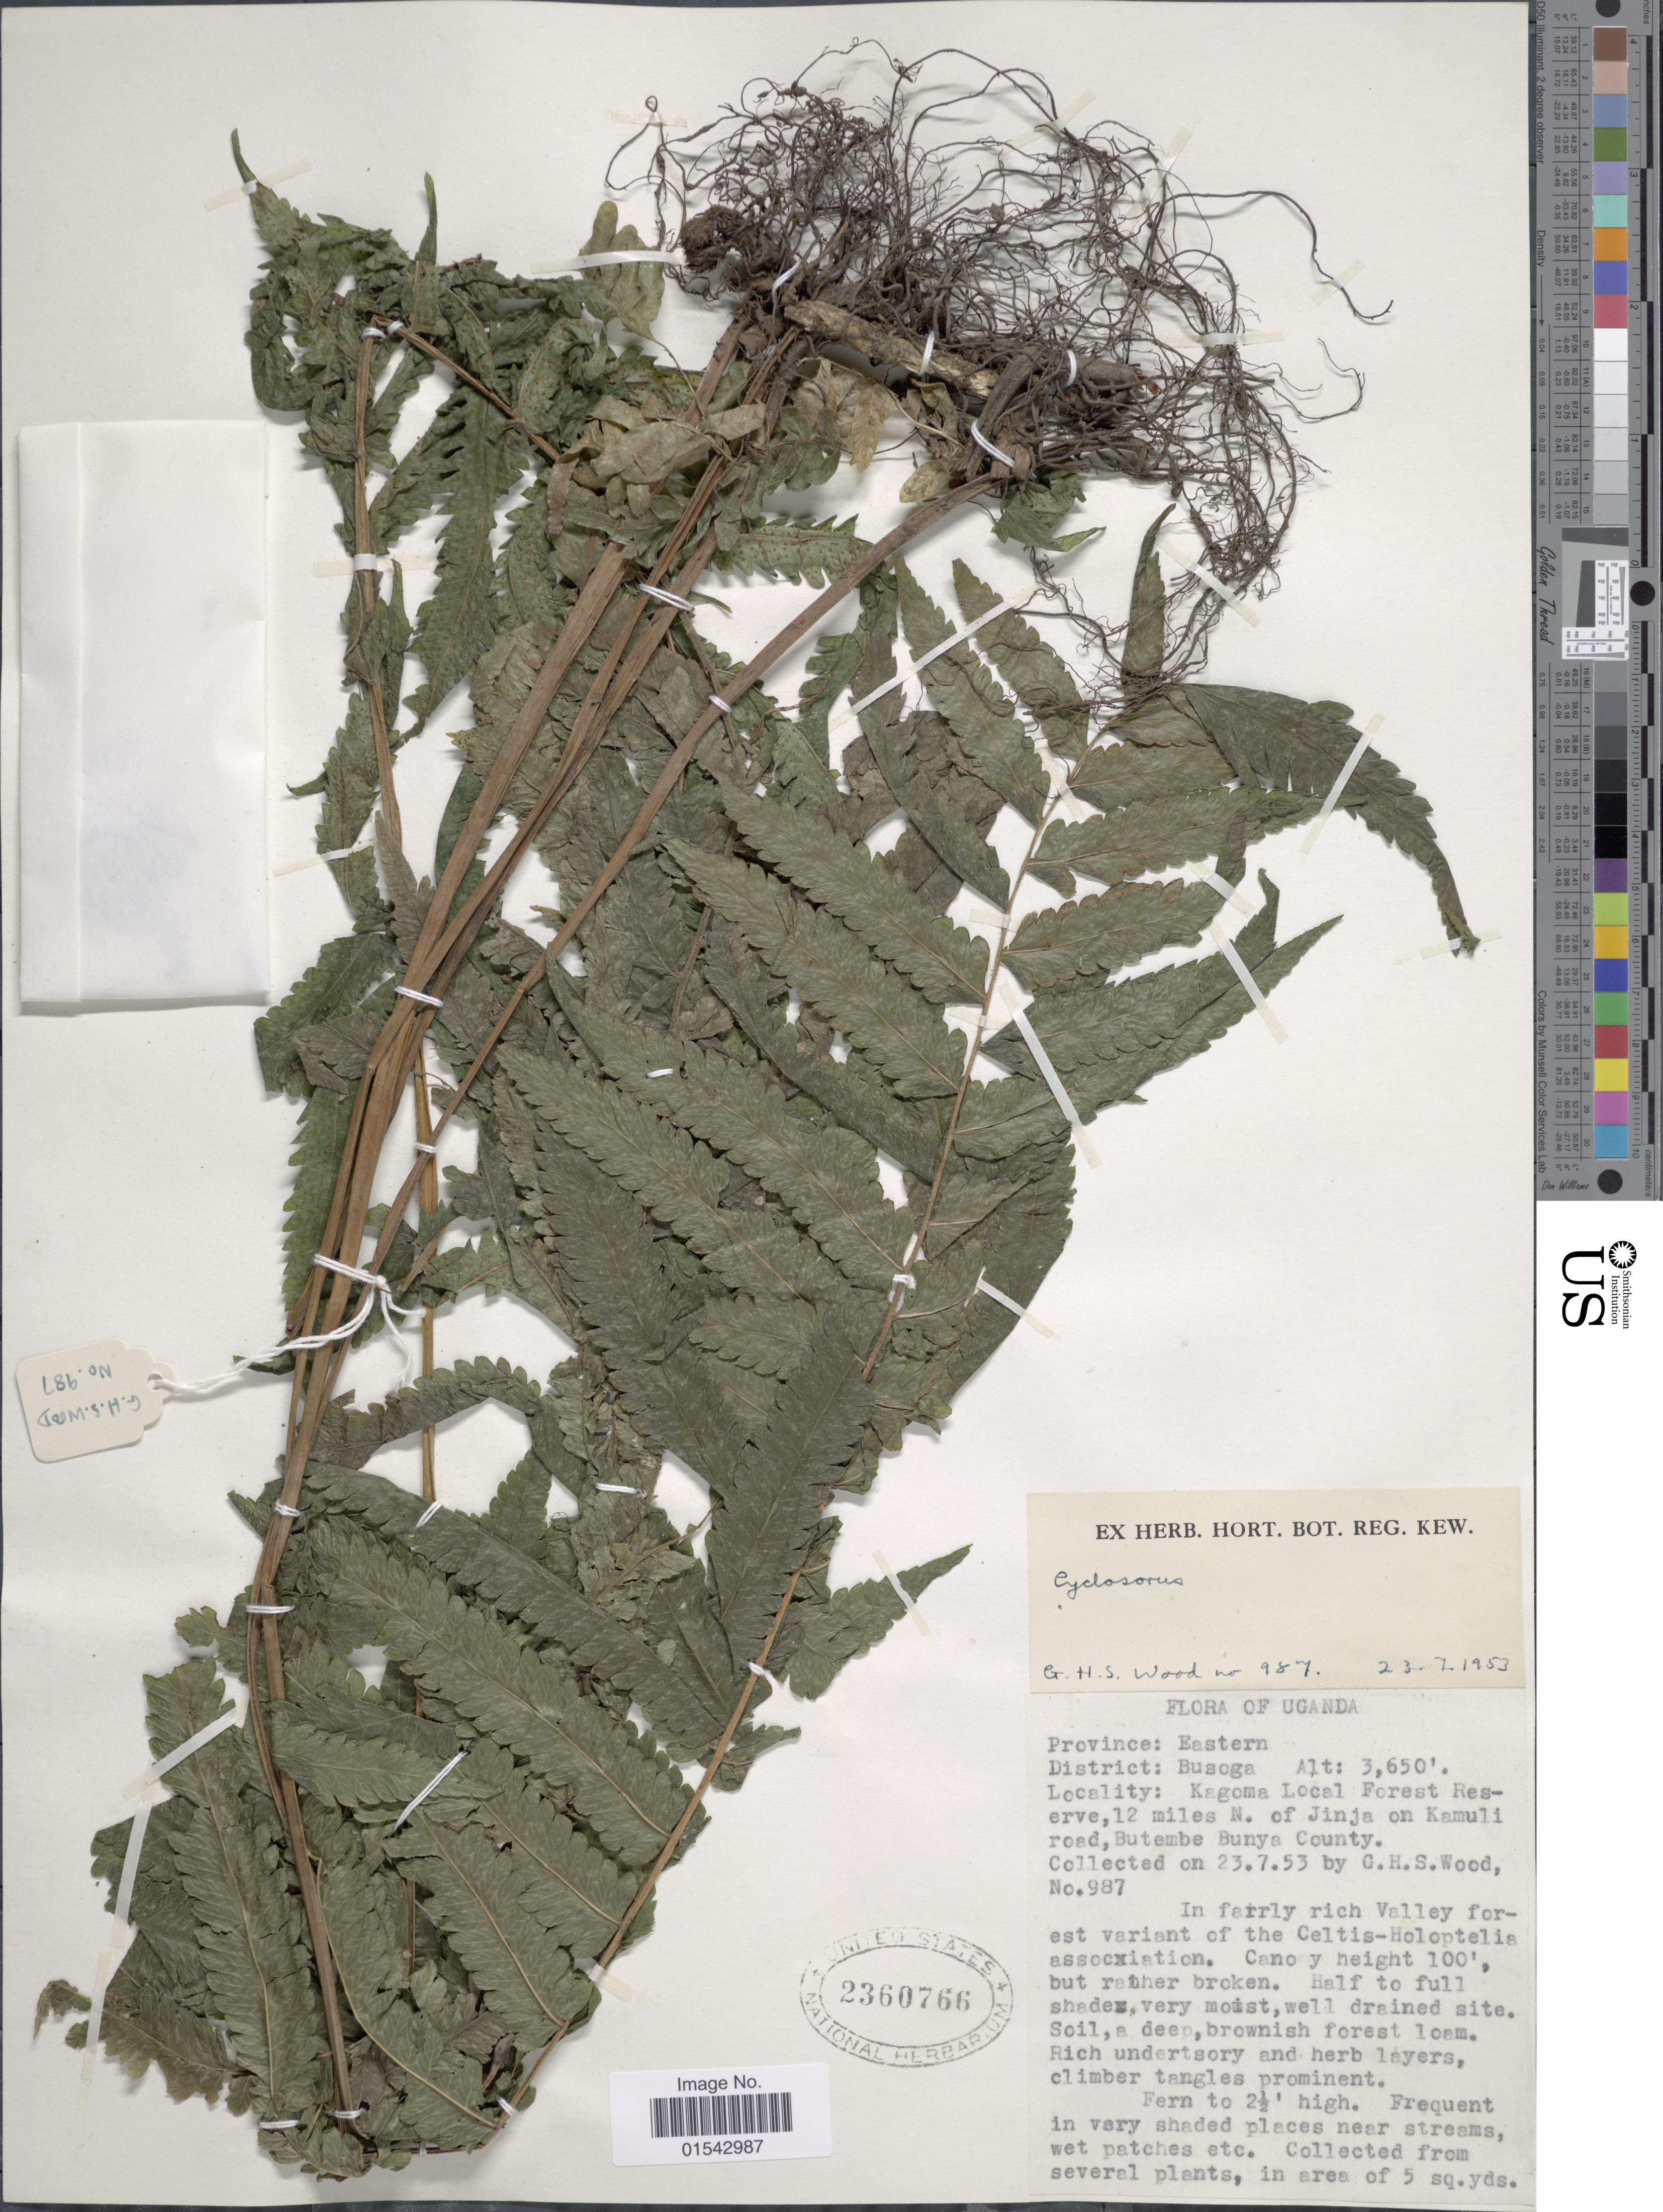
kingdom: Plantae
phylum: Tracheophyta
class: Polypodiopsida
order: Polypodiales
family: Thelypteridaceae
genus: Cyclosorus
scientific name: Cyclosorus albidipilosus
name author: (Bonap.) Ching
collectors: G. Wood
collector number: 987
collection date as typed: Transcribed d/m/y: 23/7/53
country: Uganda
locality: Uganda, Province: Eastern, district: Busgoga, Kagoma local Forest Reserve, 12 miles N. of Jinja on Kamuli road, Butembe Bunya County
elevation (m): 1113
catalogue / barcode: US 2360766